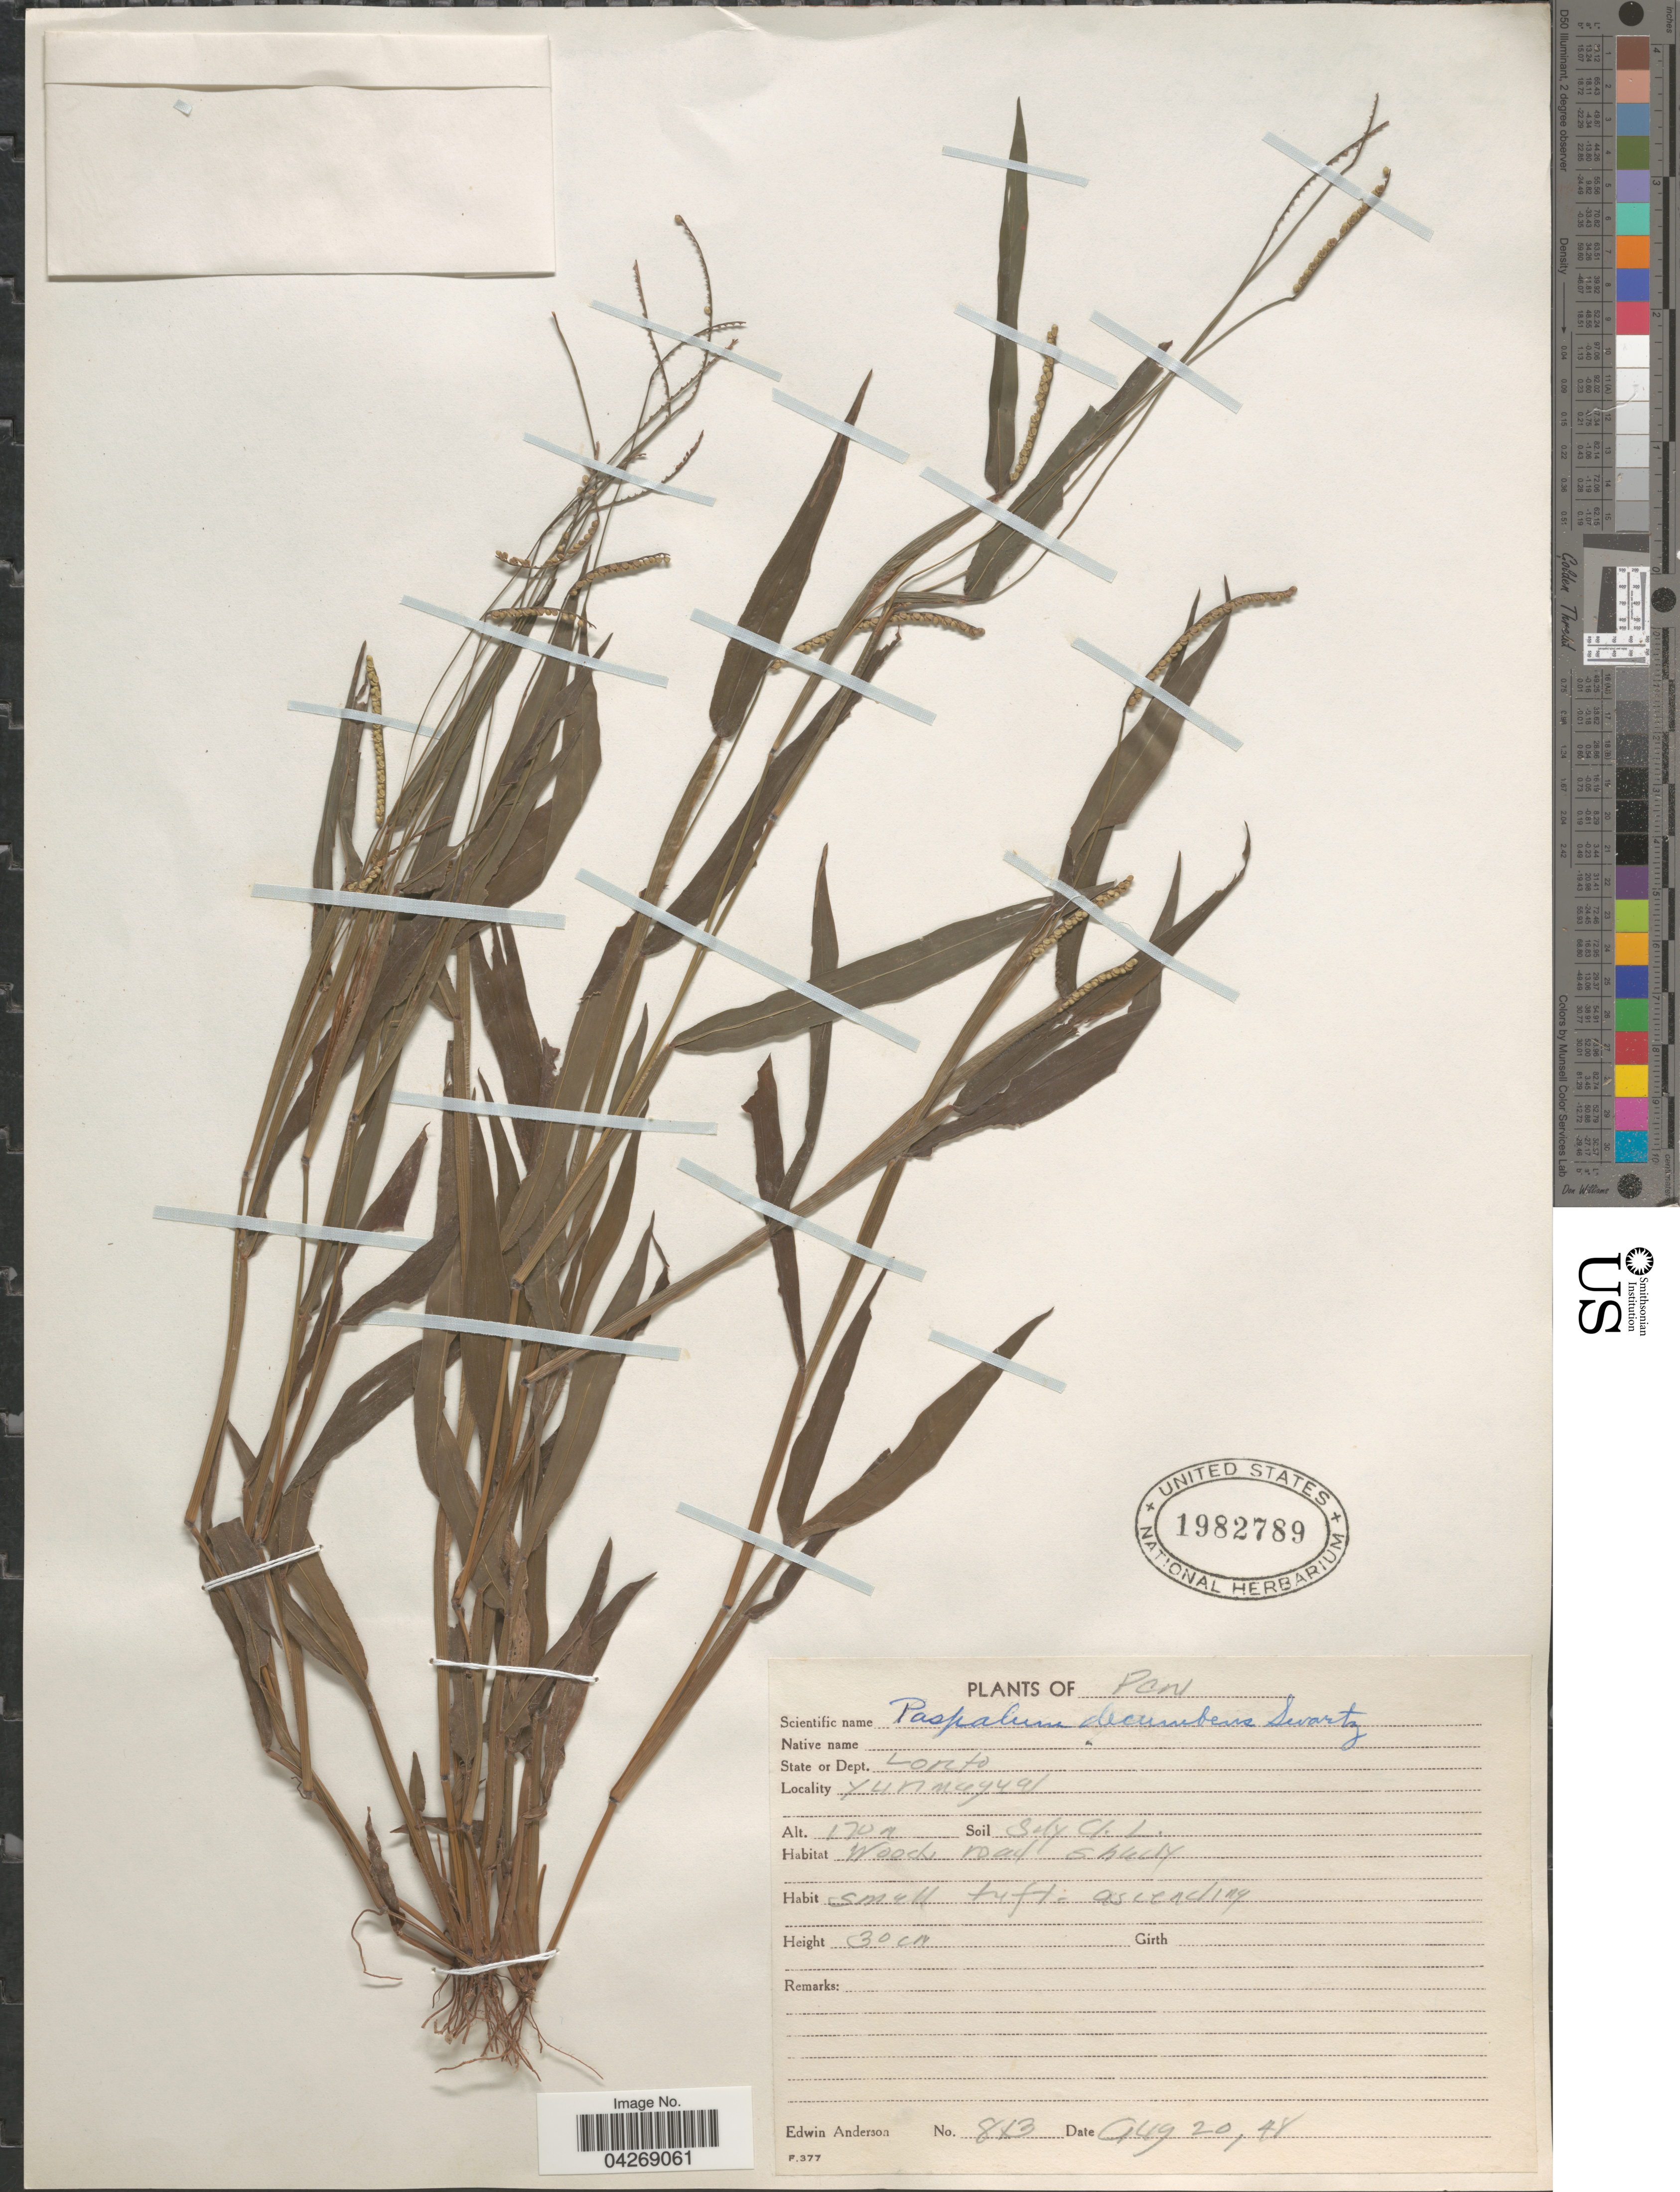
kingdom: Plantae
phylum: Tracheophyta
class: Liliopsida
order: Poales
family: Poaceae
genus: Paspalum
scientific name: Paspalum decumbens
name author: Sw.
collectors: E. Anderson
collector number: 843*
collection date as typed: Transcribed d/m/y: 20/8/48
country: Peru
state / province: Loreto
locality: State or Dept. Loreto. Yurimaguas.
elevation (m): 120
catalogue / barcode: US 1982789